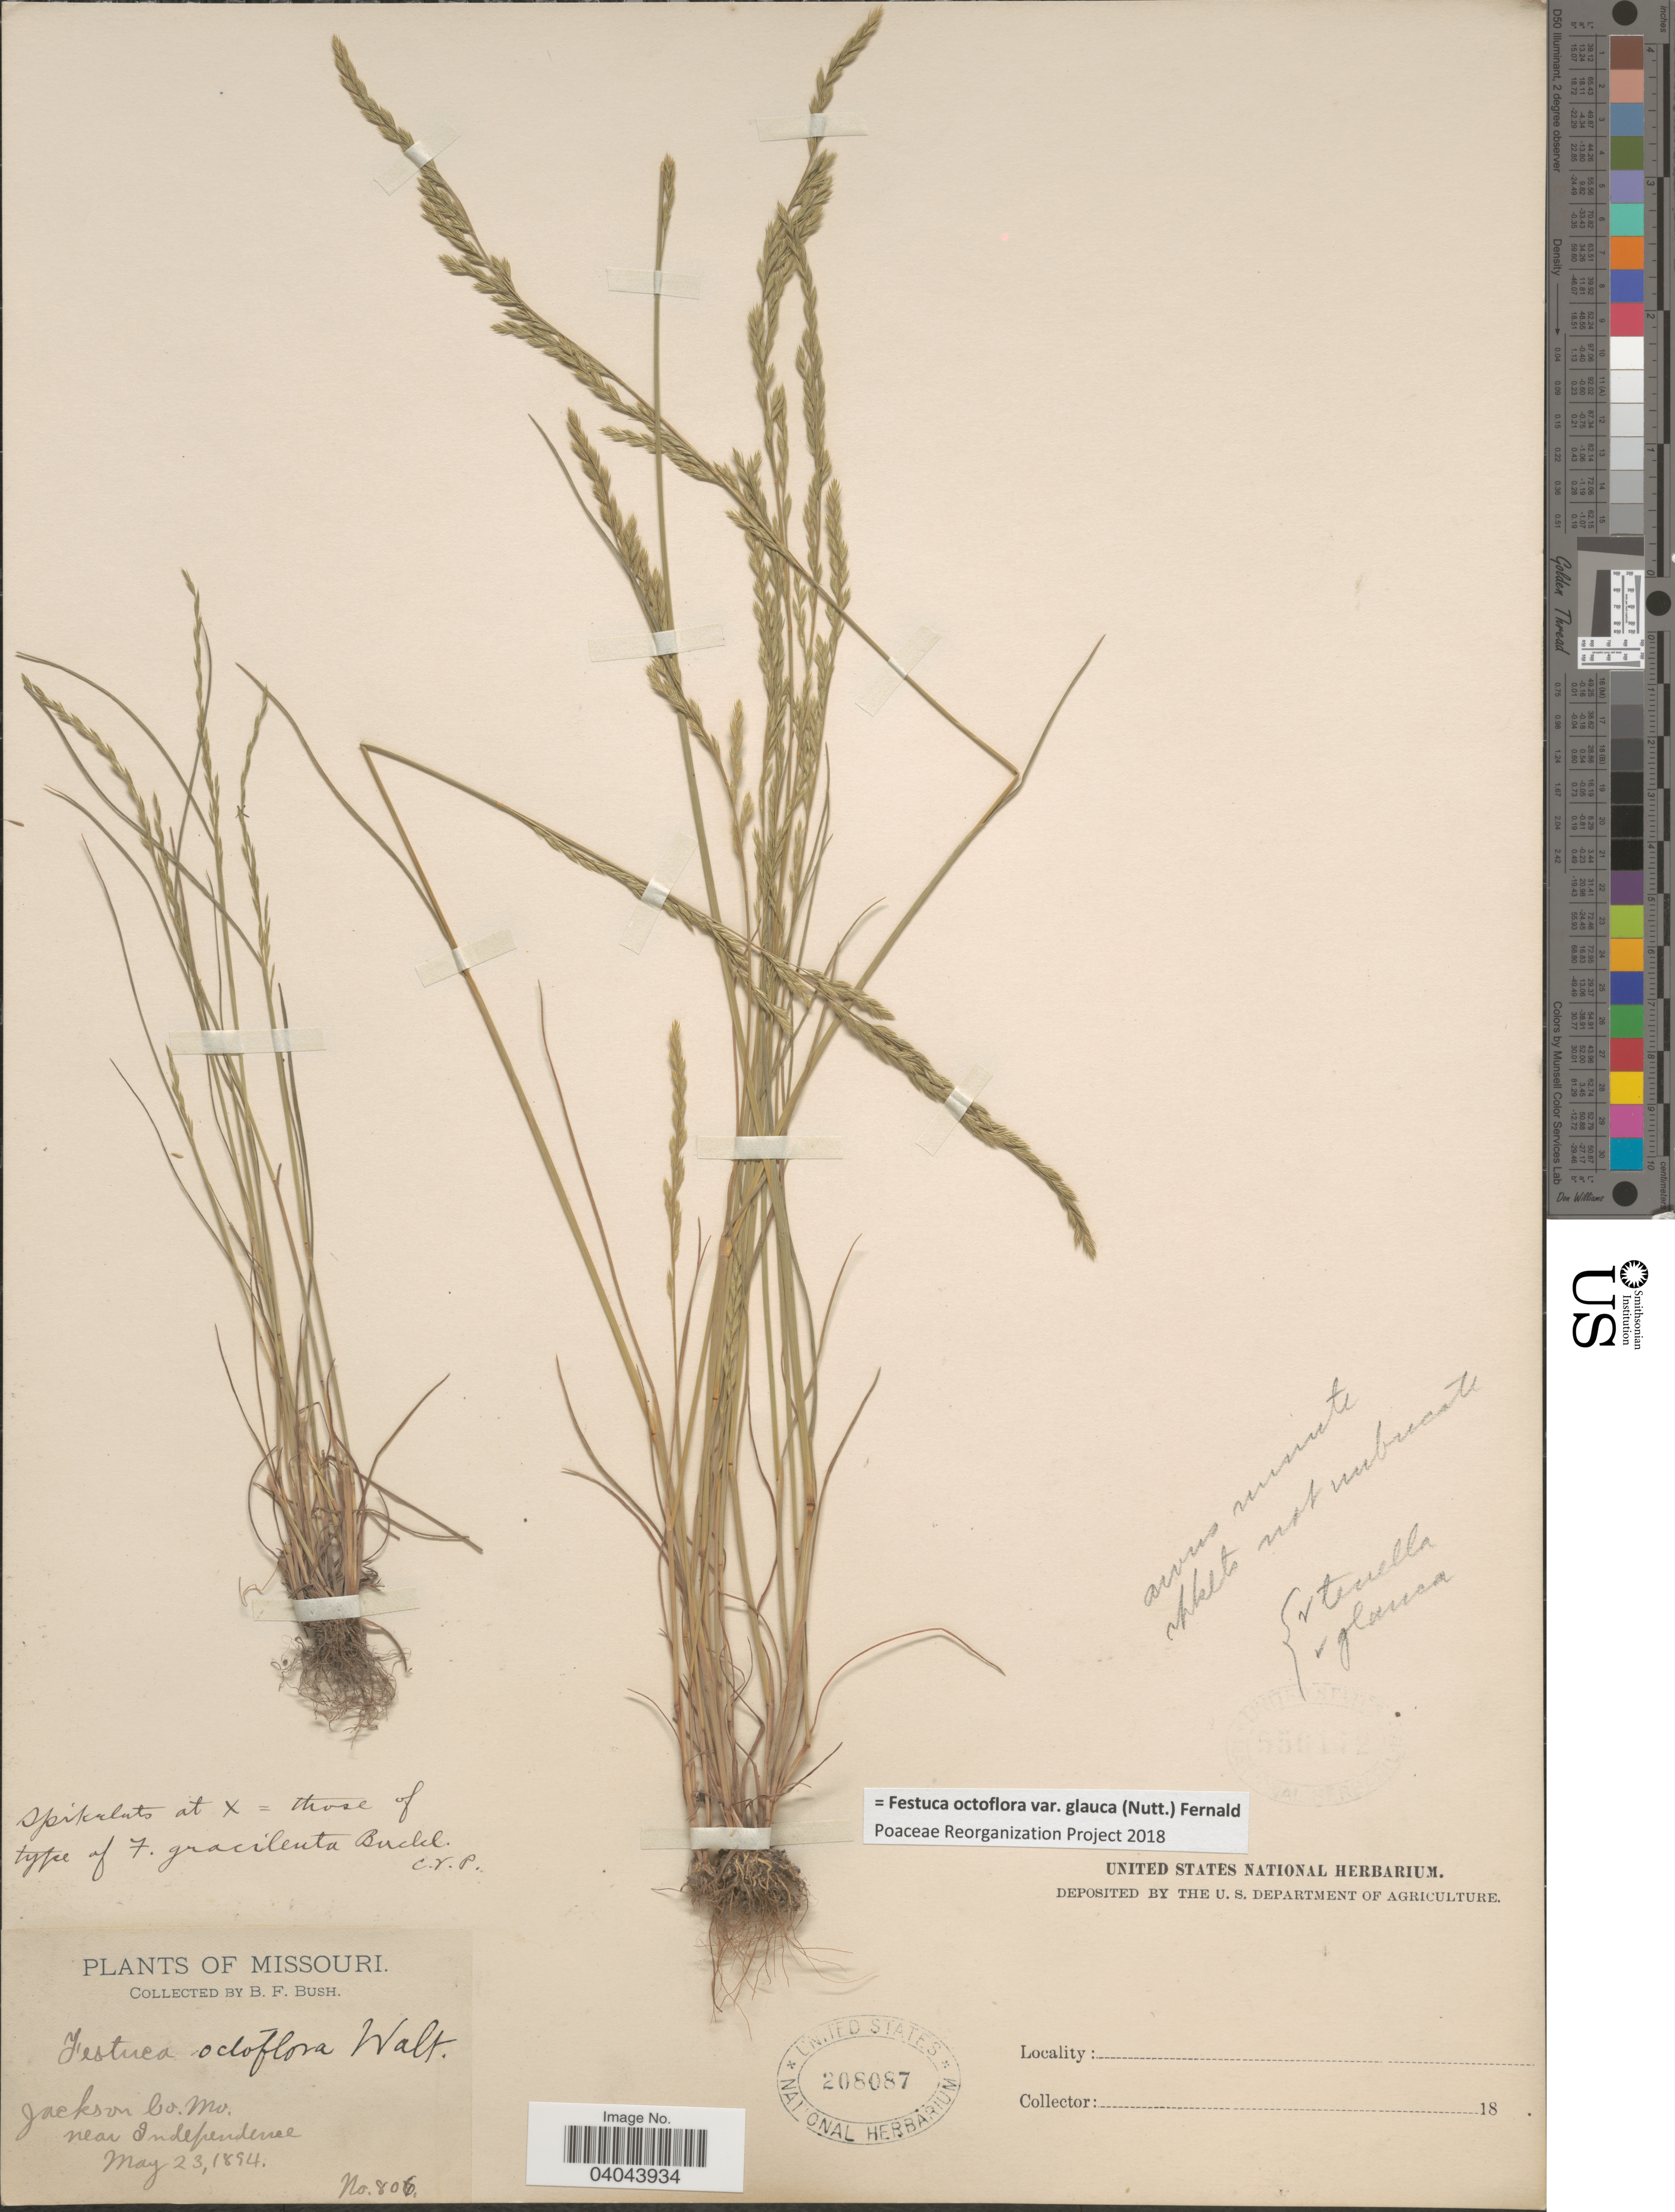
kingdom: Plantae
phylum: Tracheophyta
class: Liliopsida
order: Poales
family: Poaceae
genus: Festuca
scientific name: Festuca octoflora var. glauca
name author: (Nutt.) Fernald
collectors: B. F. Bush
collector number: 806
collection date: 1894-05-23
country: United States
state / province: Missouri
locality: Jackson Co. Near Independence.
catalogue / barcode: US 208087